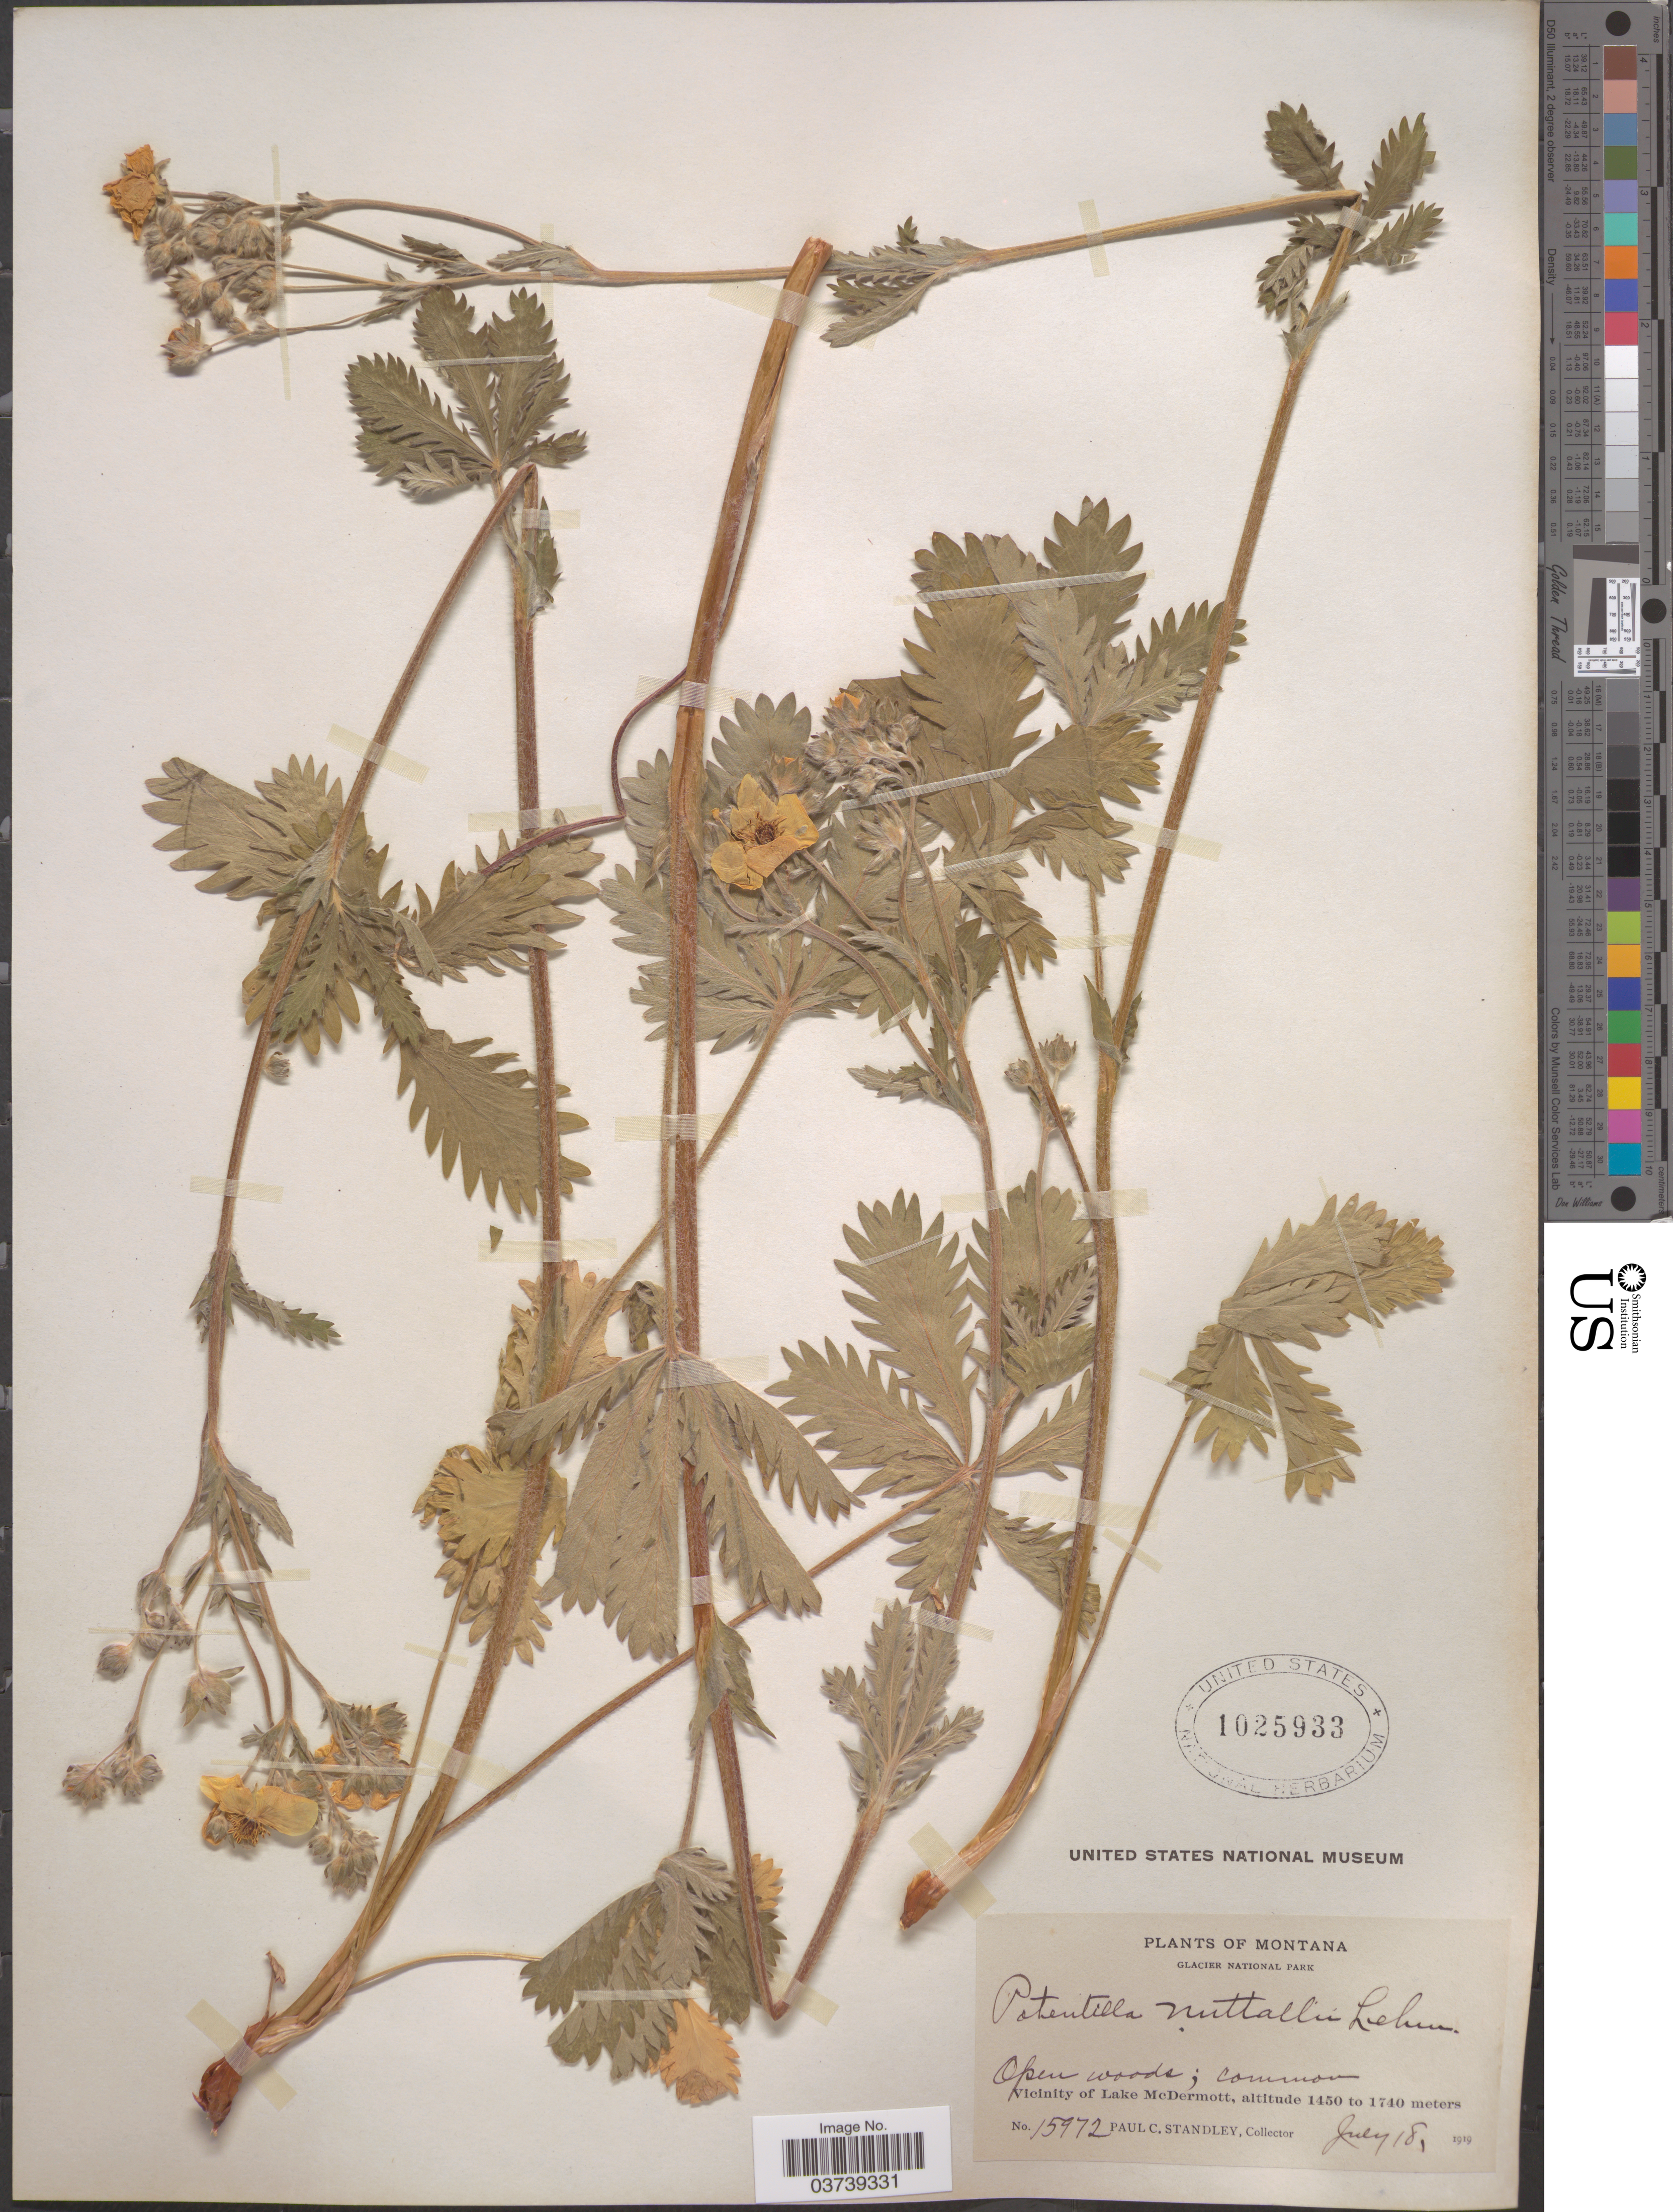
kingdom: Plantae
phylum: Tracheophyta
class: Magnoliopsida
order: Rosales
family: Rosaceae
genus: Potentilla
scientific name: Potentilla gracilis var. fastigiata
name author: (Nutt.) S. Watson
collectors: P. C. Standley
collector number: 15972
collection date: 1919-07-18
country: United States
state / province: Montana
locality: Glacier National Park. Vicinity of Lake McDermott.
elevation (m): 1450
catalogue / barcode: US 1025933